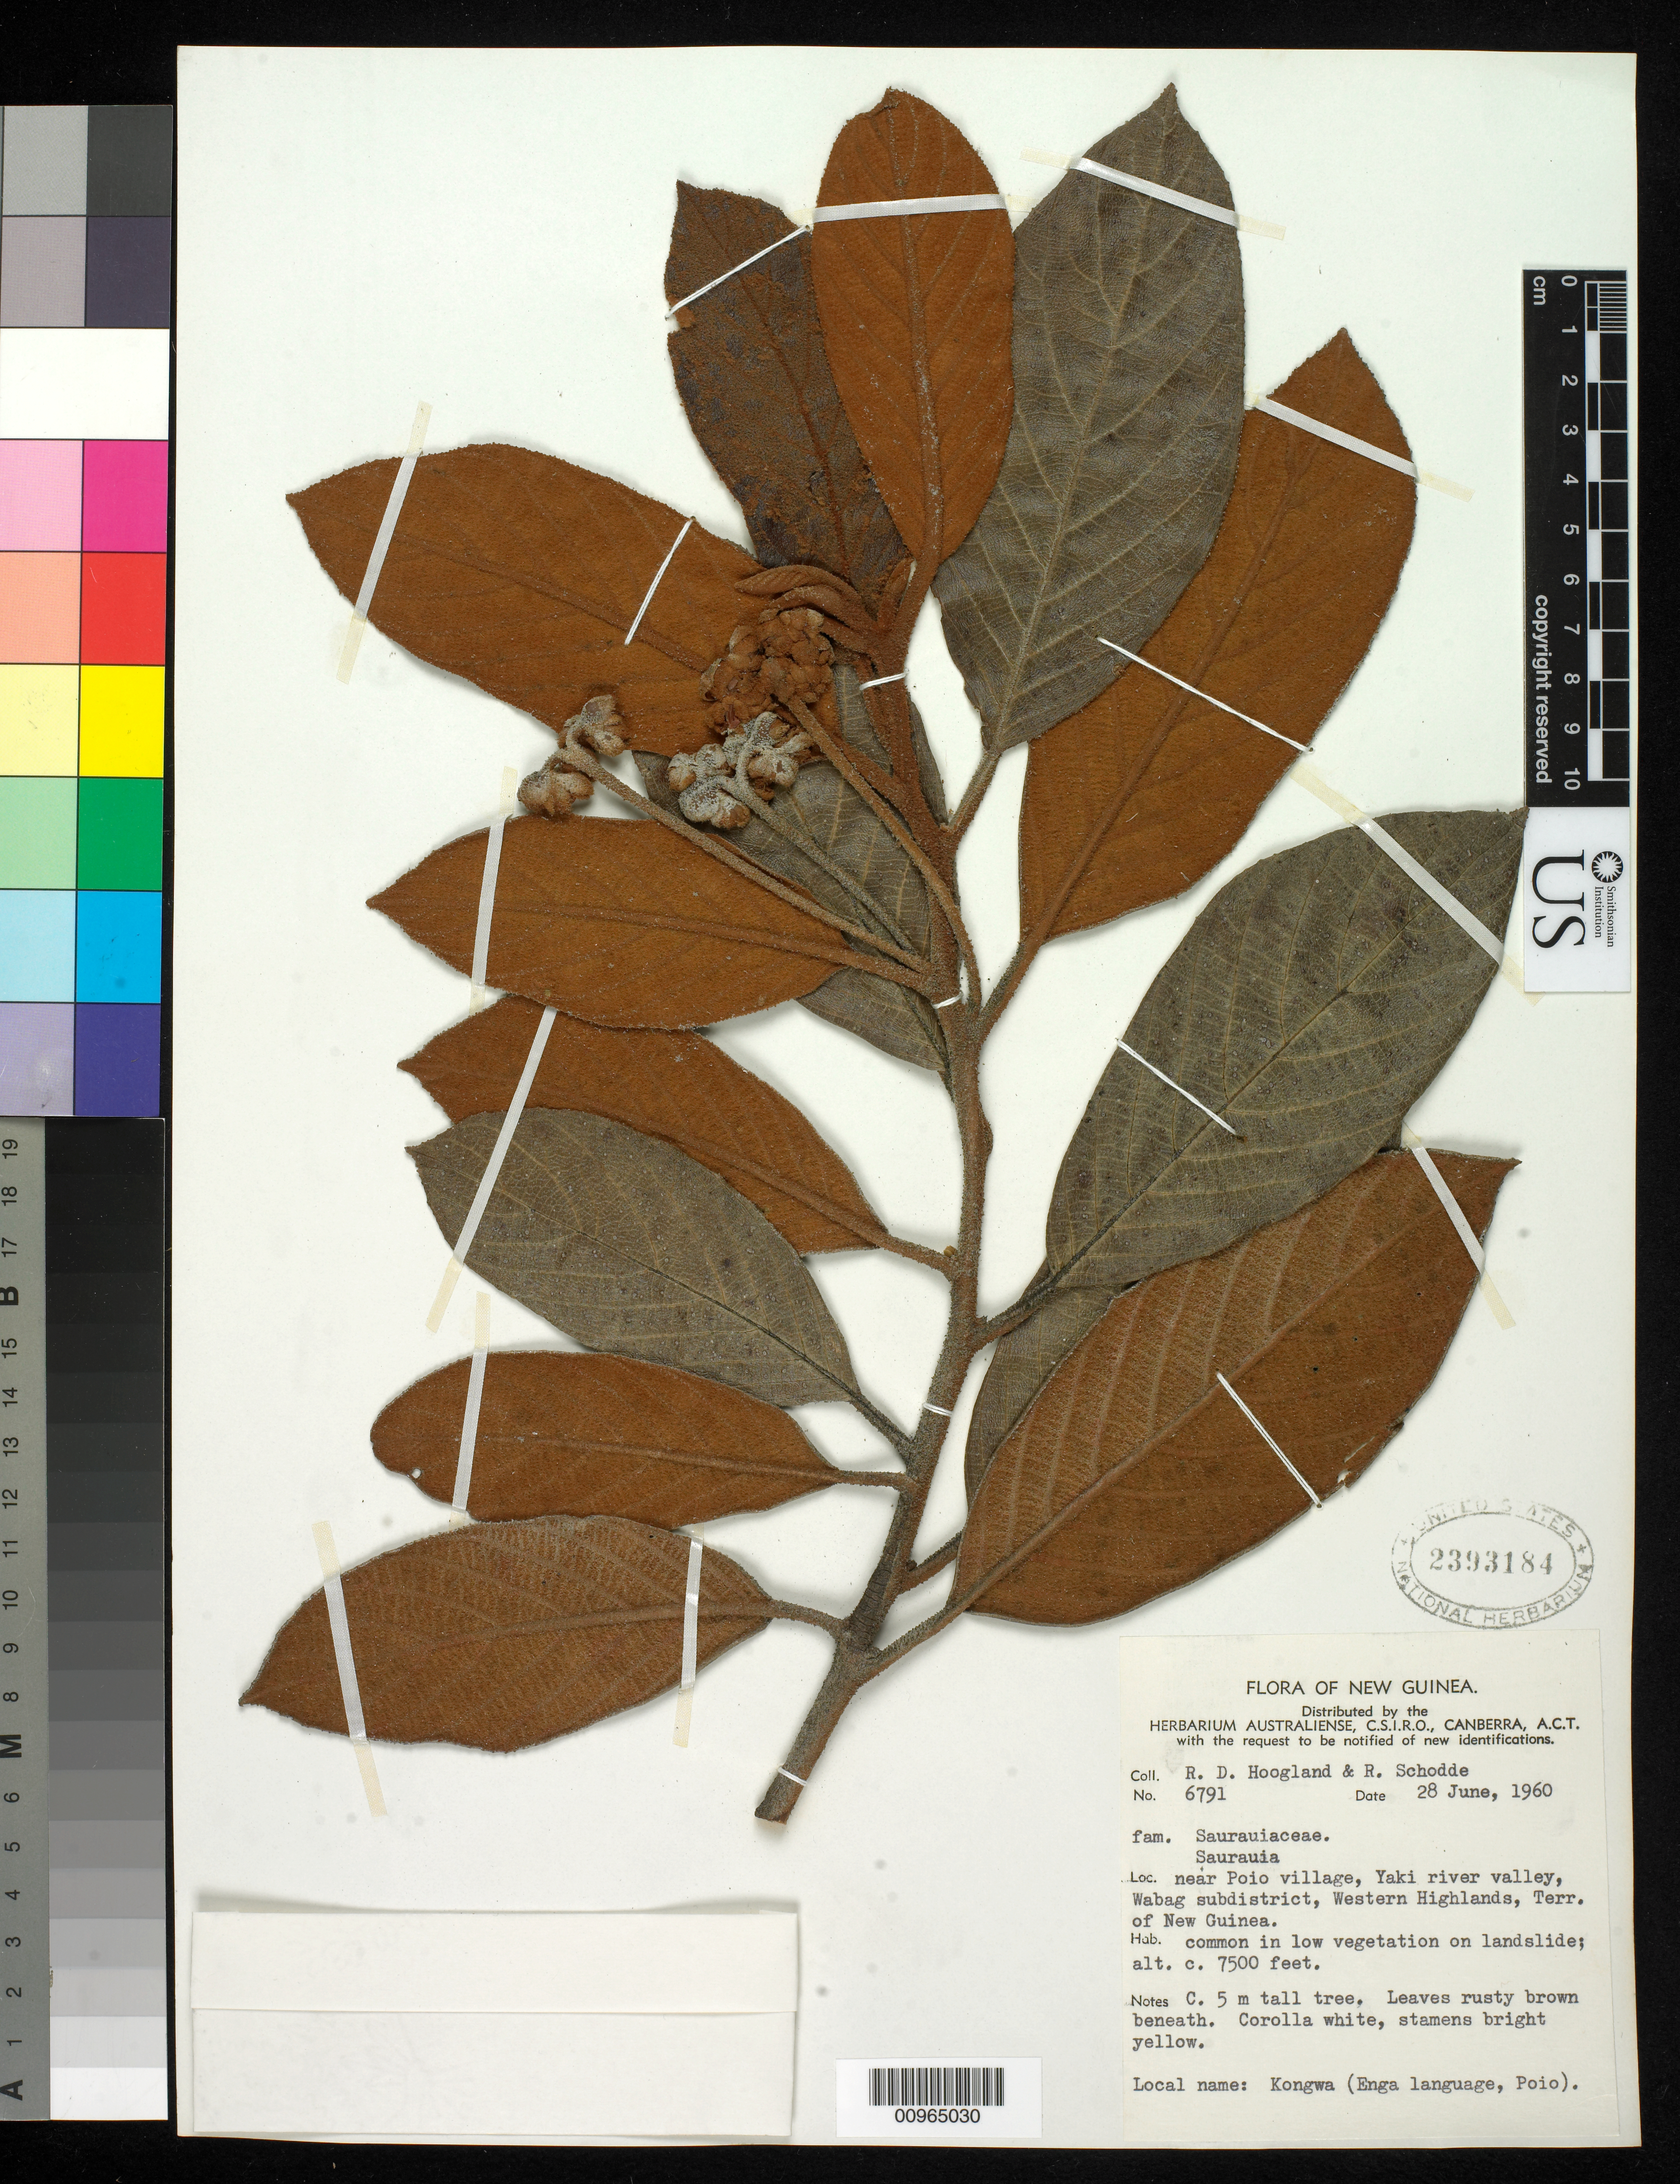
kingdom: Plantae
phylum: Tracheophyta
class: Magnoliopsida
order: Ericales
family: Actinidiaceae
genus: Saurauia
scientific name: Saurauia sp.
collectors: R. D. Hoogland & R. Schodde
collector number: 6791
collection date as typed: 28 Jun 1960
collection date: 1960-06-28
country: Papua New Guinea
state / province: Enga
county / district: Wabag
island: New Guinea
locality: Near Poio village, Yaki river valley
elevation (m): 2286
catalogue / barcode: US 2393184